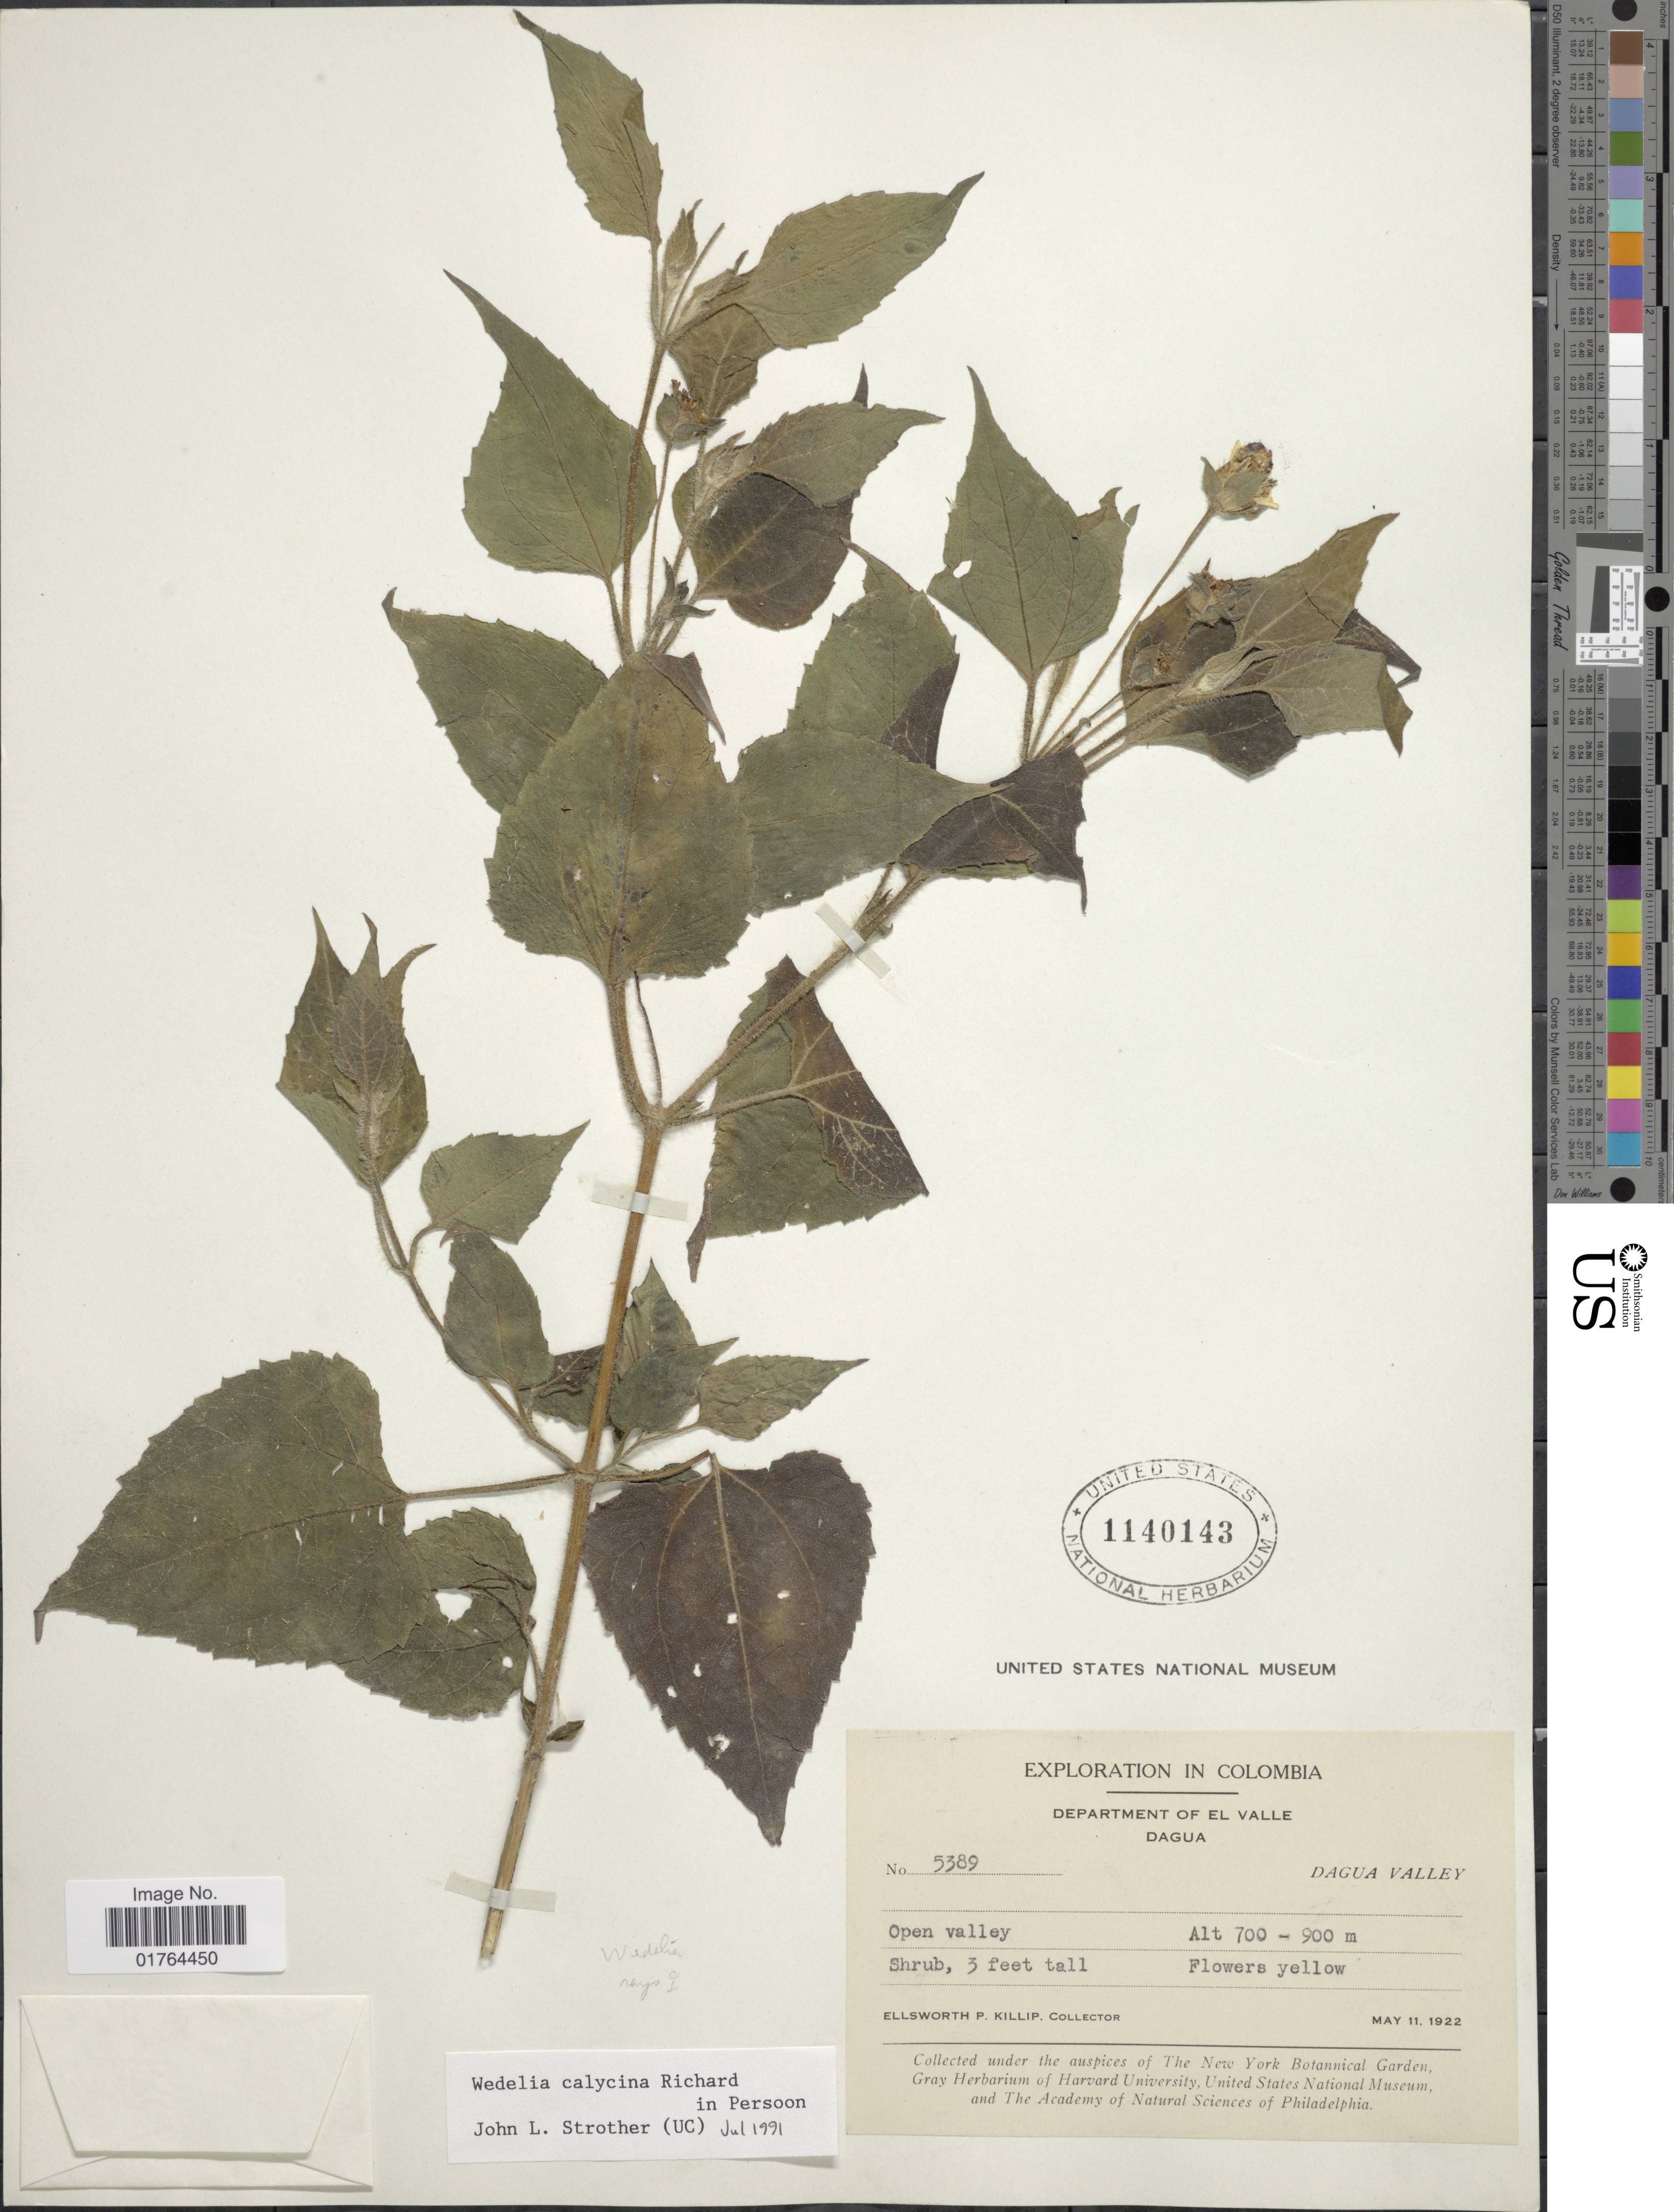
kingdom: Plantae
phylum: Tracheophyta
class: Magnoliopsida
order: Asterales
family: Asteraceae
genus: Wedelia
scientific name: Wedelia calycina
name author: Rich.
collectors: E. P. Killip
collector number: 5389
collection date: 1922-05-11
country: Colombia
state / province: Valle del Cauca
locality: Dagua, Dagua Valley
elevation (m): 700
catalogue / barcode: US 1140143